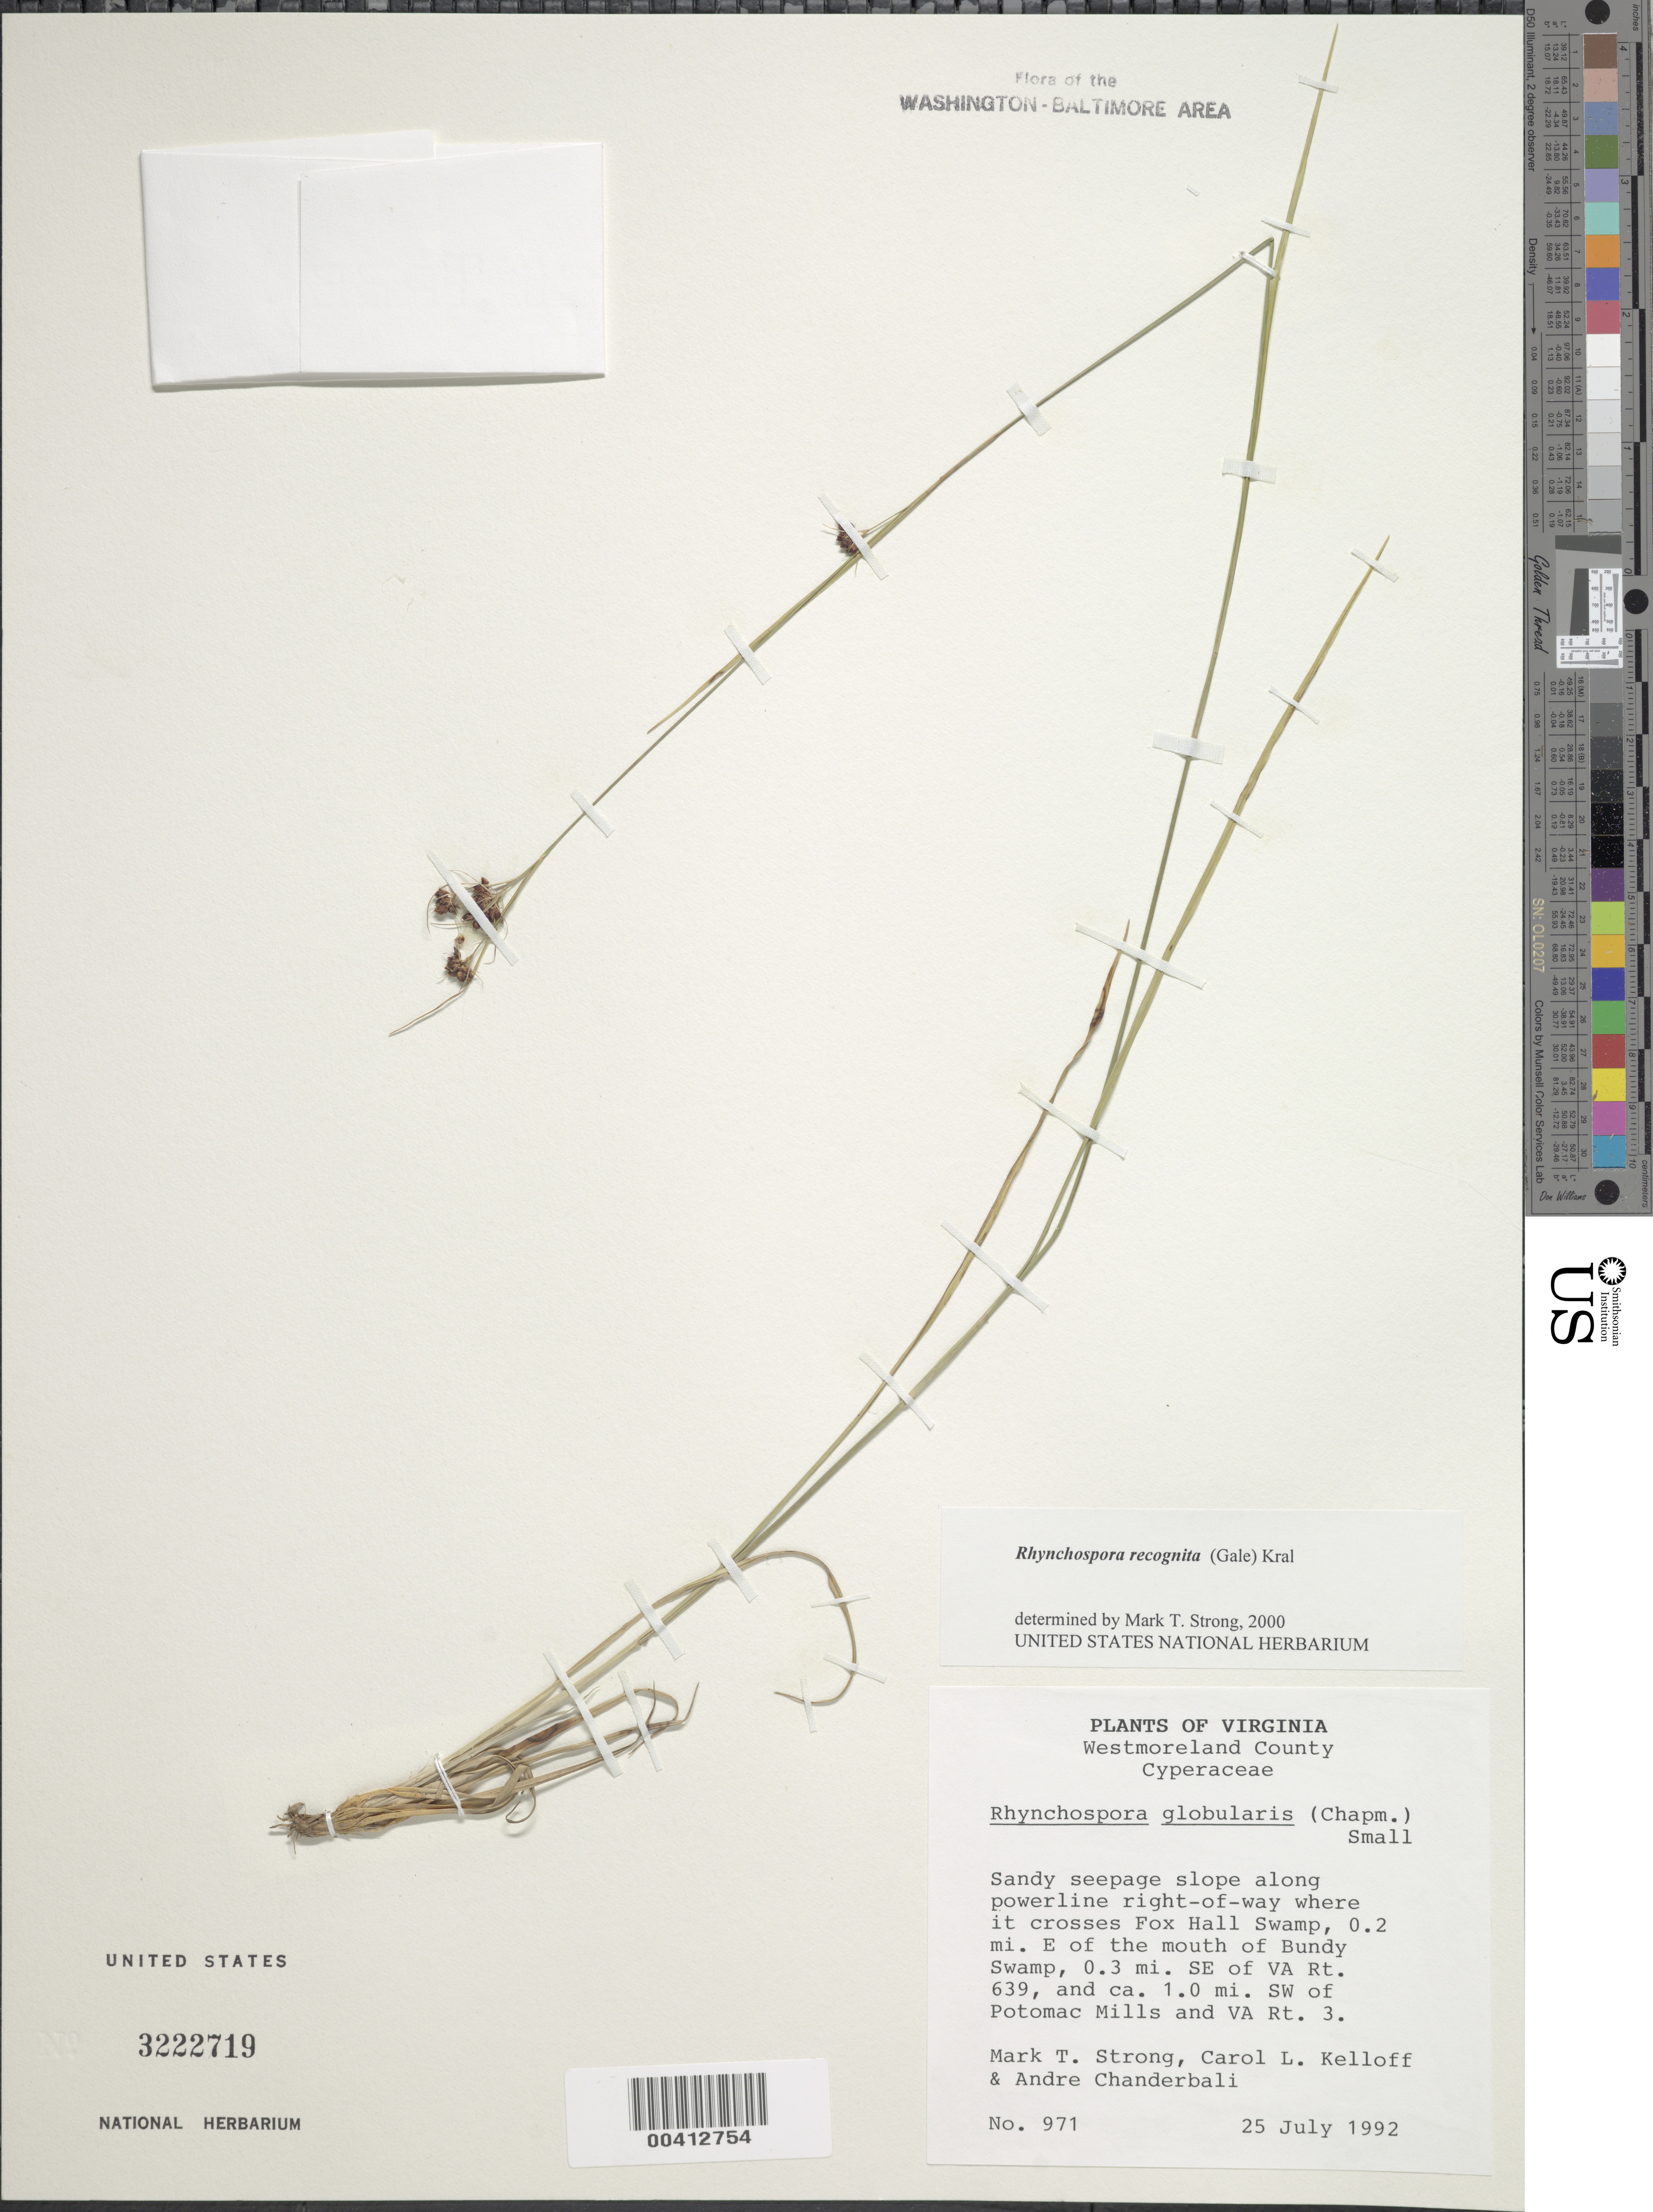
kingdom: Plantae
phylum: Tracheophyta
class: Liliopsida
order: Poales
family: Cyperaceae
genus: Rhynchospora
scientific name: Rhynchospora recognita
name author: (Gale) Kral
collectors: M. T. Strong, C. L. Kelloff & A. S. Chanderbali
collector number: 971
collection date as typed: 25 Jul 1992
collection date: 1992-07-25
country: United States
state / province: Virginia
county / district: Westmoreland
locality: SW of Potomac Mills and Rt. 3, E of mouth of Bundy Swamp, powerline right-of-way at Fox Hall Swamp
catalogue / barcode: US 3222719